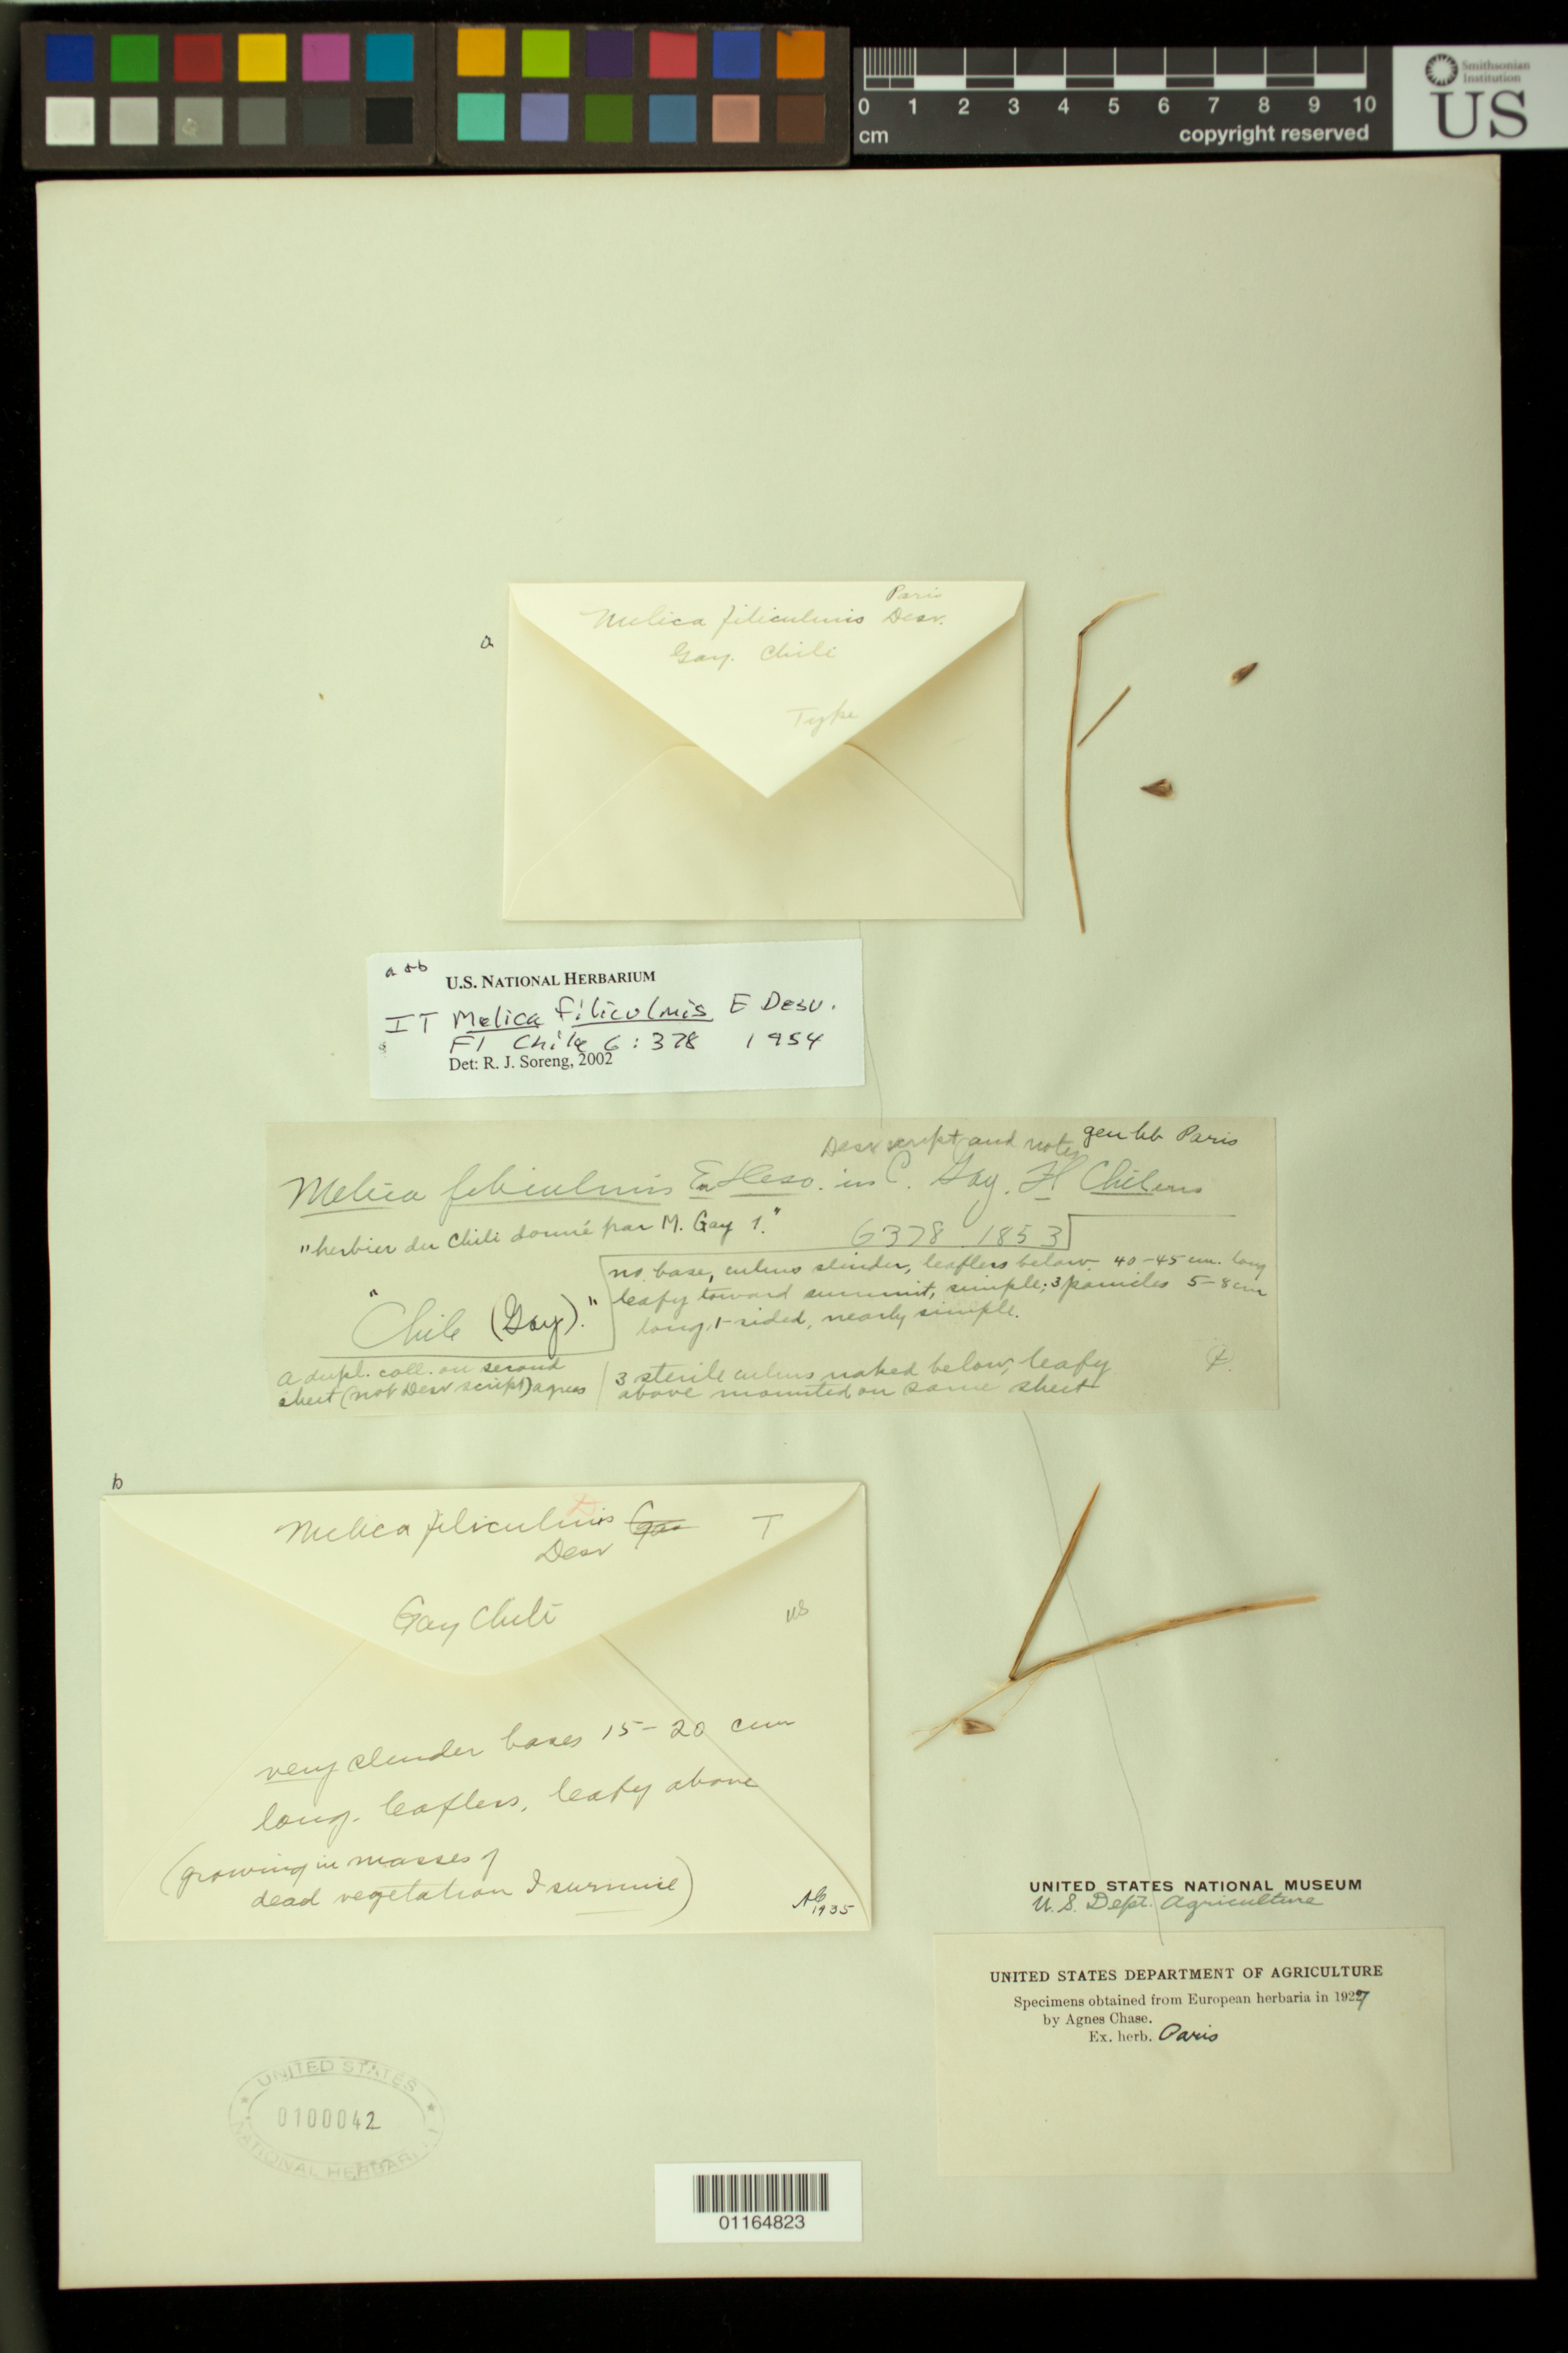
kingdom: Plantae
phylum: Tracheophyta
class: Liliopsida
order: Poales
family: Poaceae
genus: Melica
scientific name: Melica filiculmis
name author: É. Desv.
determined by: Soreng, Robert J., Research Associate (BOT), Smithsonian Institution - National Museum of Natural History (UNITED STATES)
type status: Type Collection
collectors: M. Gay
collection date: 1853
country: Chile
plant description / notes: Fragmentary material of type specimen(s) ex herb. Paris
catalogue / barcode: US 100042